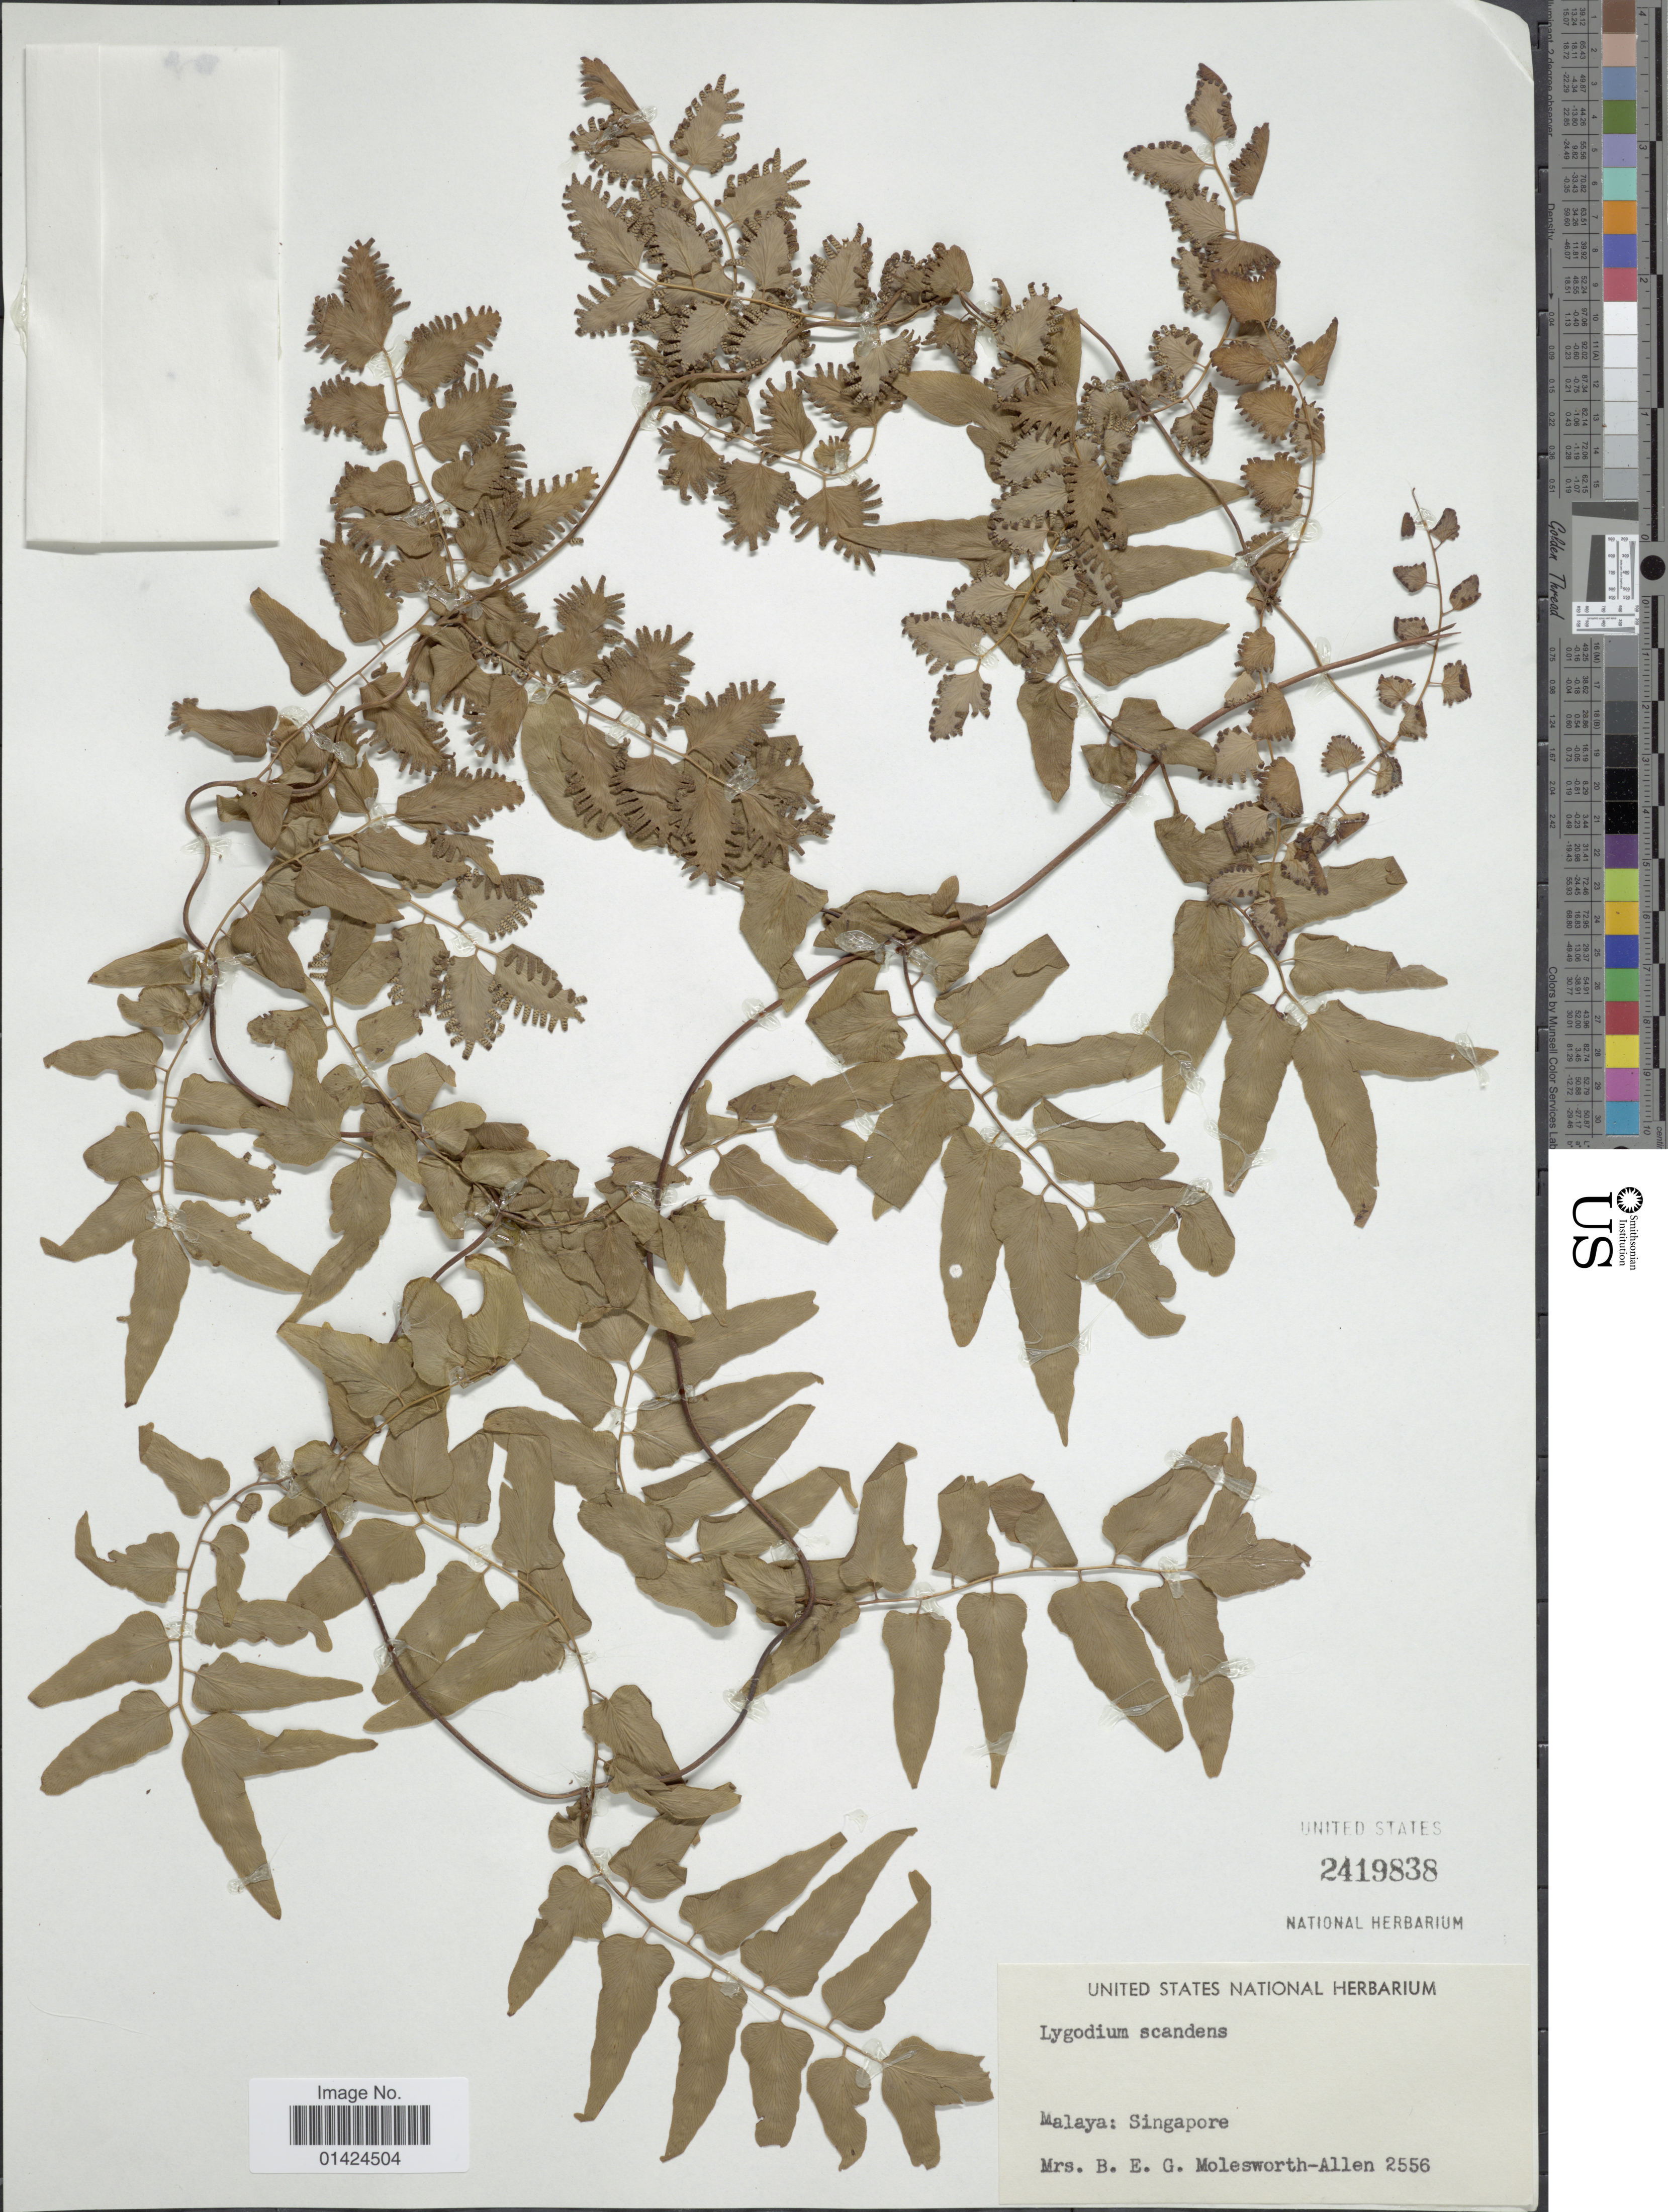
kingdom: Plantae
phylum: Tracheophyta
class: Polypodiopsida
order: Schizaeales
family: Lygodiaceae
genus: Lygodium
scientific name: Lygodium microphyllum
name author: (Cav.) R. Br.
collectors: Mrs. B. E. G. Molesworth-Allen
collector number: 2556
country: Singapore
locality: Malaya.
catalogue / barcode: US 2419838